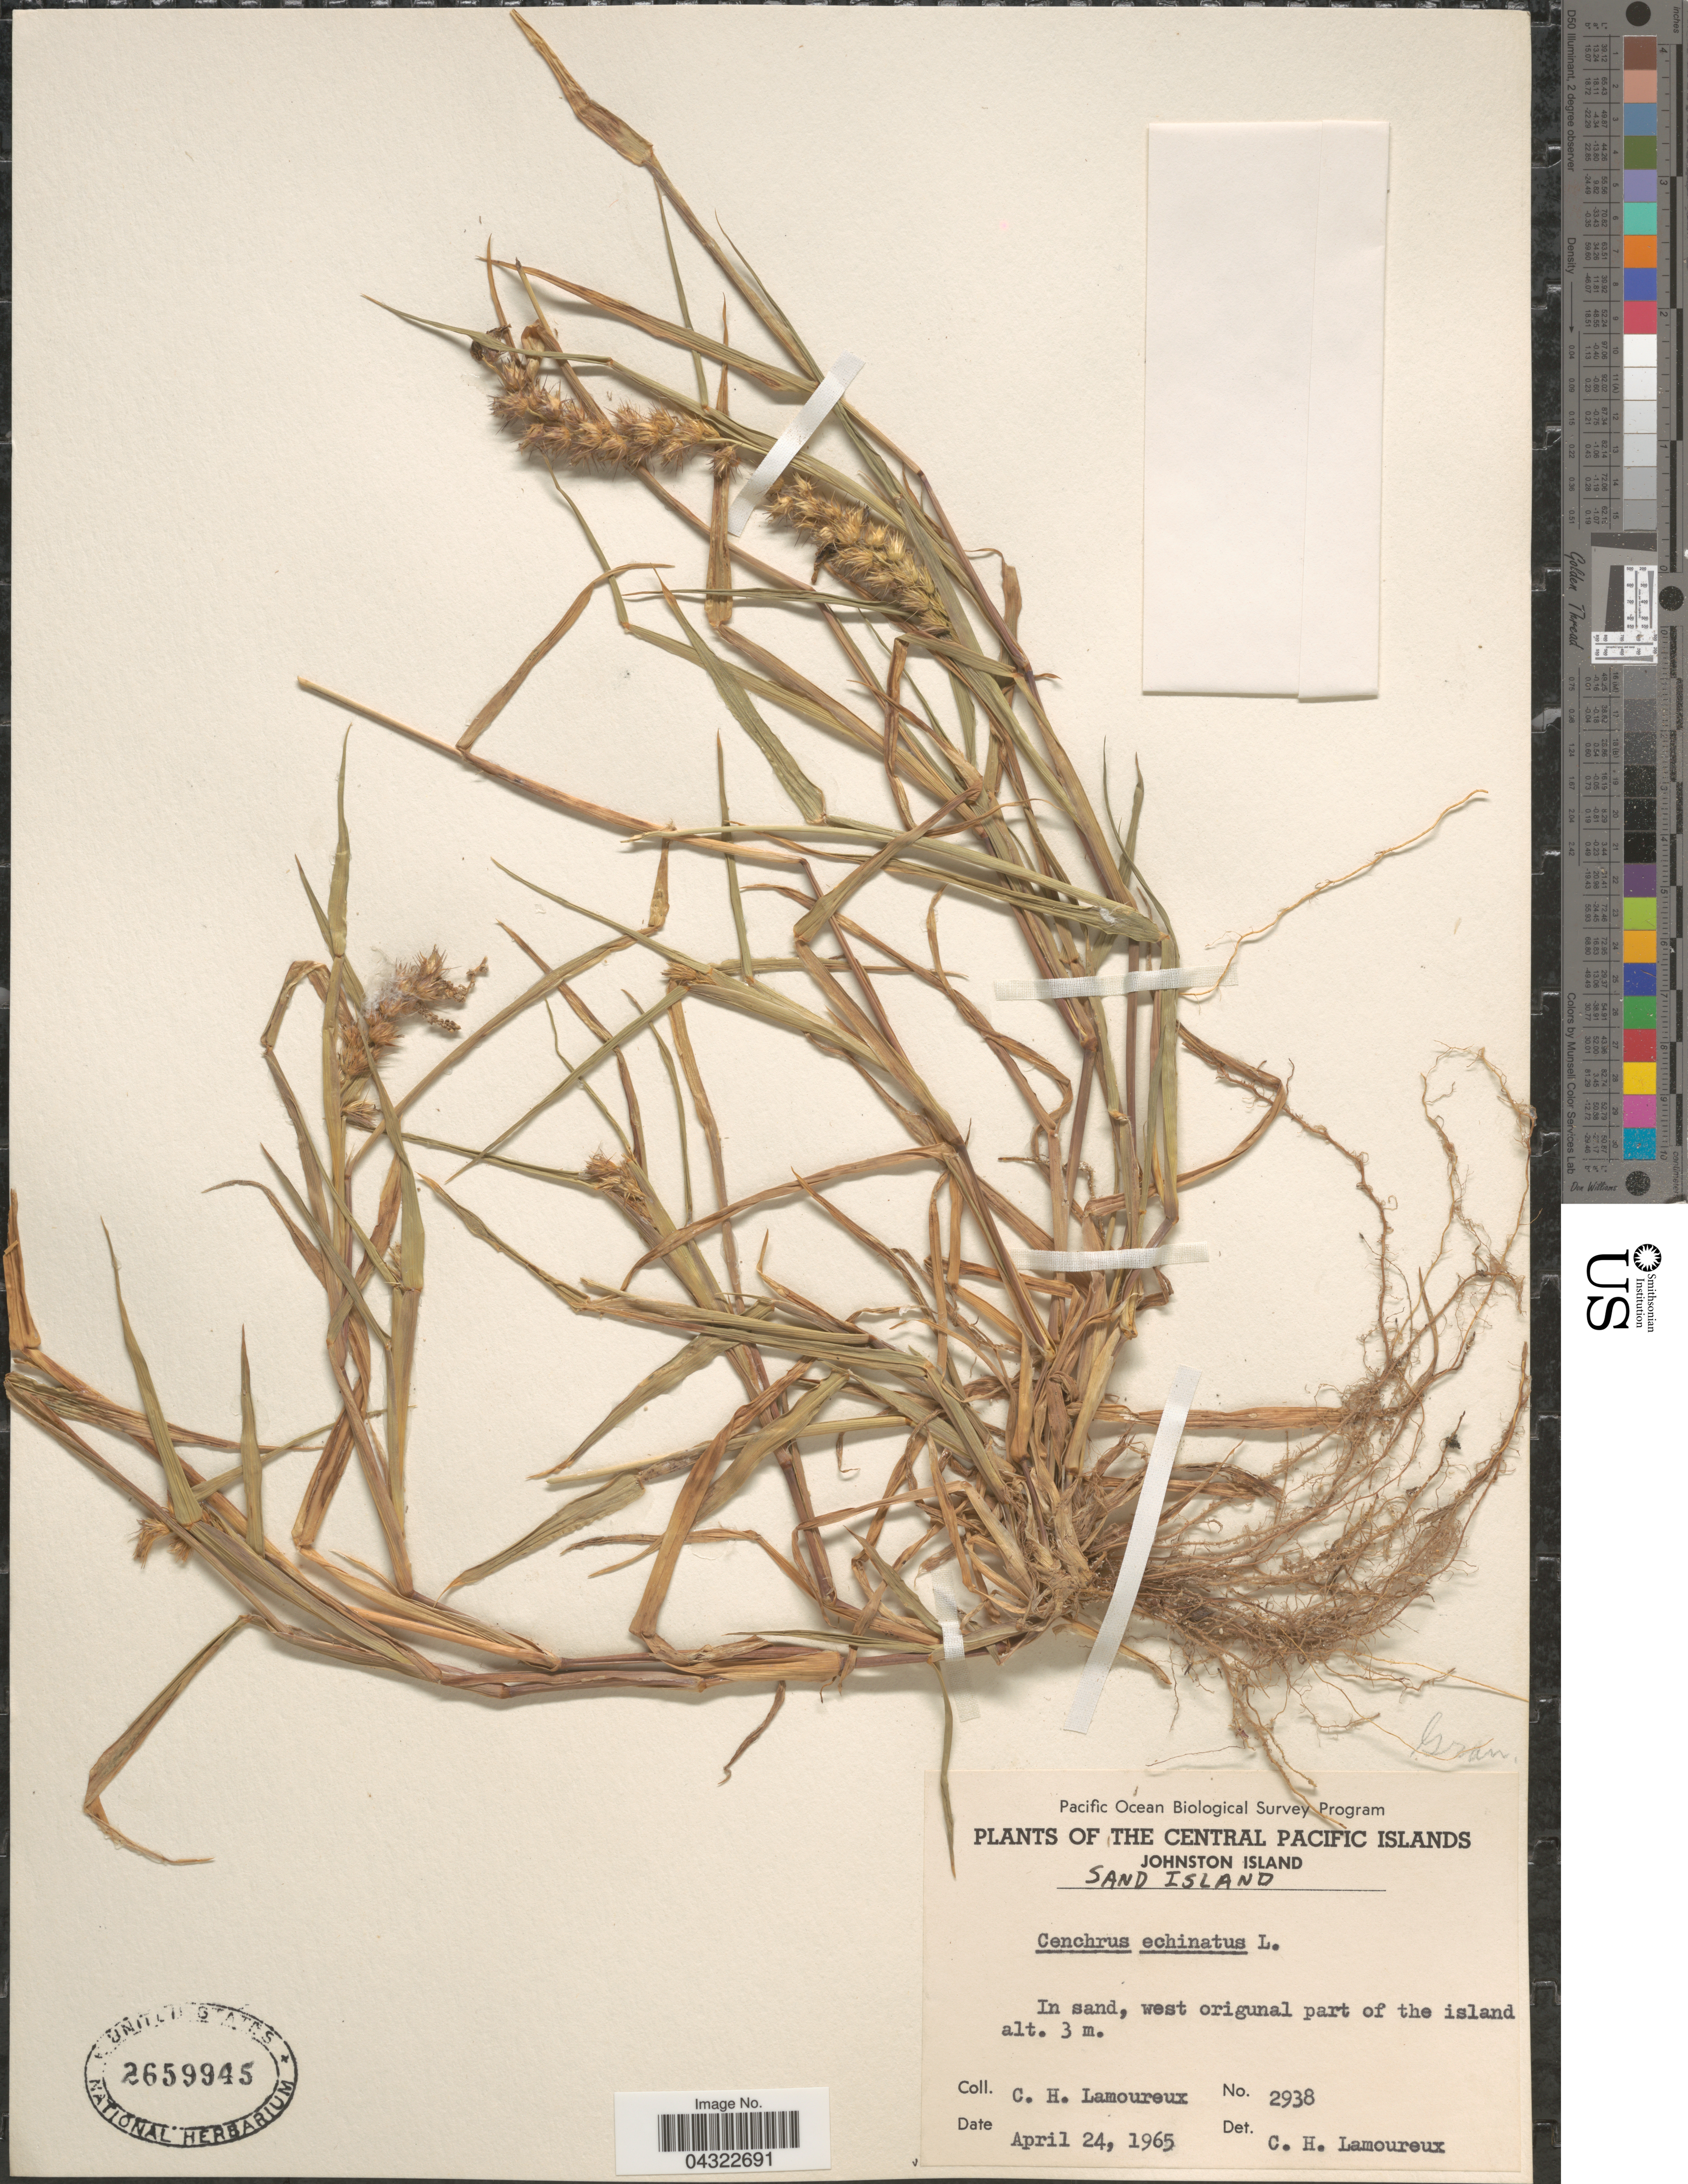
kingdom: Plantae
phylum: Tracheophyta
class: Liliopsida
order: Poales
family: Poaceae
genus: Cenchrus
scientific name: Cenchrus echinatus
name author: L.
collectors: C. H. Lamoureux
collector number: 2938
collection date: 1965-04-24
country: U.S. Administered Pacific Islands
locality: Pacific Ocean Biological Survey Program. The Central Pacific Islands. Johnston Island. Sand Island. In sand, west origunal part of the island.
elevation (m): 3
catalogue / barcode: US 2659945